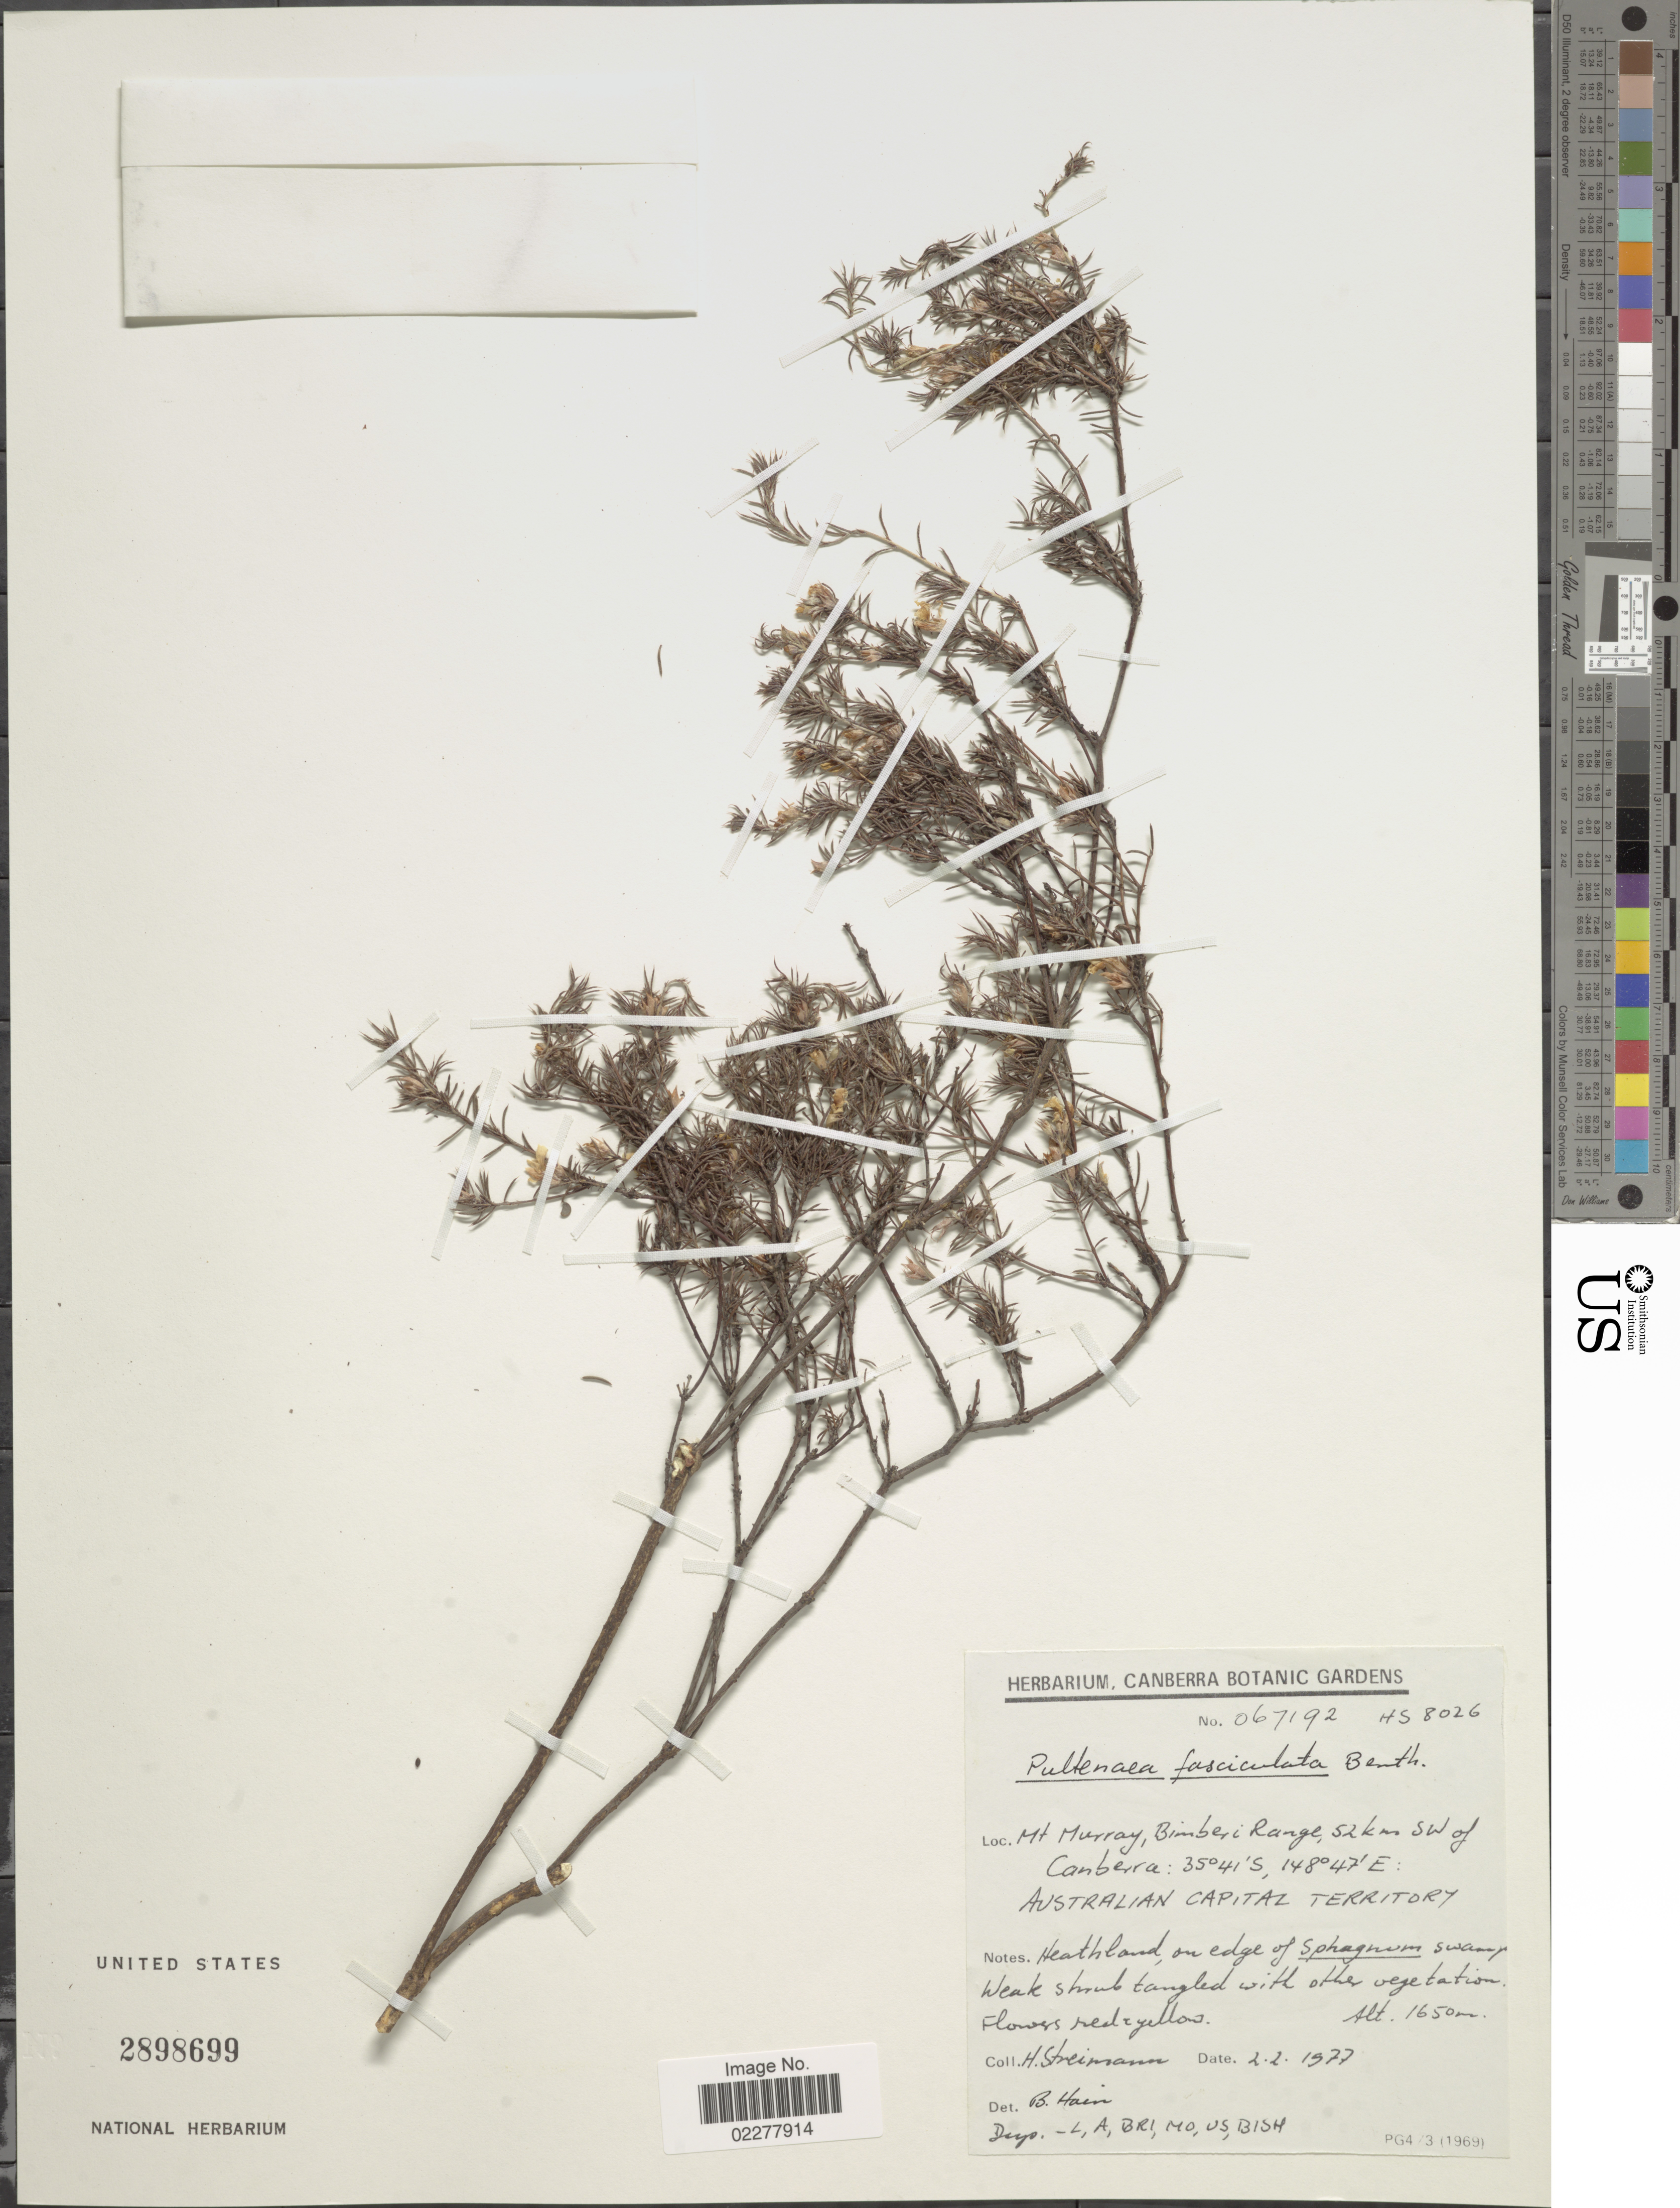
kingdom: Plantae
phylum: Tracheophyta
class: Magnoliopsida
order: Fabales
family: Fabaceae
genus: Pultenaea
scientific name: Pultenaea fasciculata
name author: Benth.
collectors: H. Streimann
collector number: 067192/ HS8026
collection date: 1977-02-02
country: Australia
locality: Mt. Murray, Bimberi Range, 52 km SW of Canberra. Australian Capital Territory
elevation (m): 1650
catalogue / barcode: US 2898699